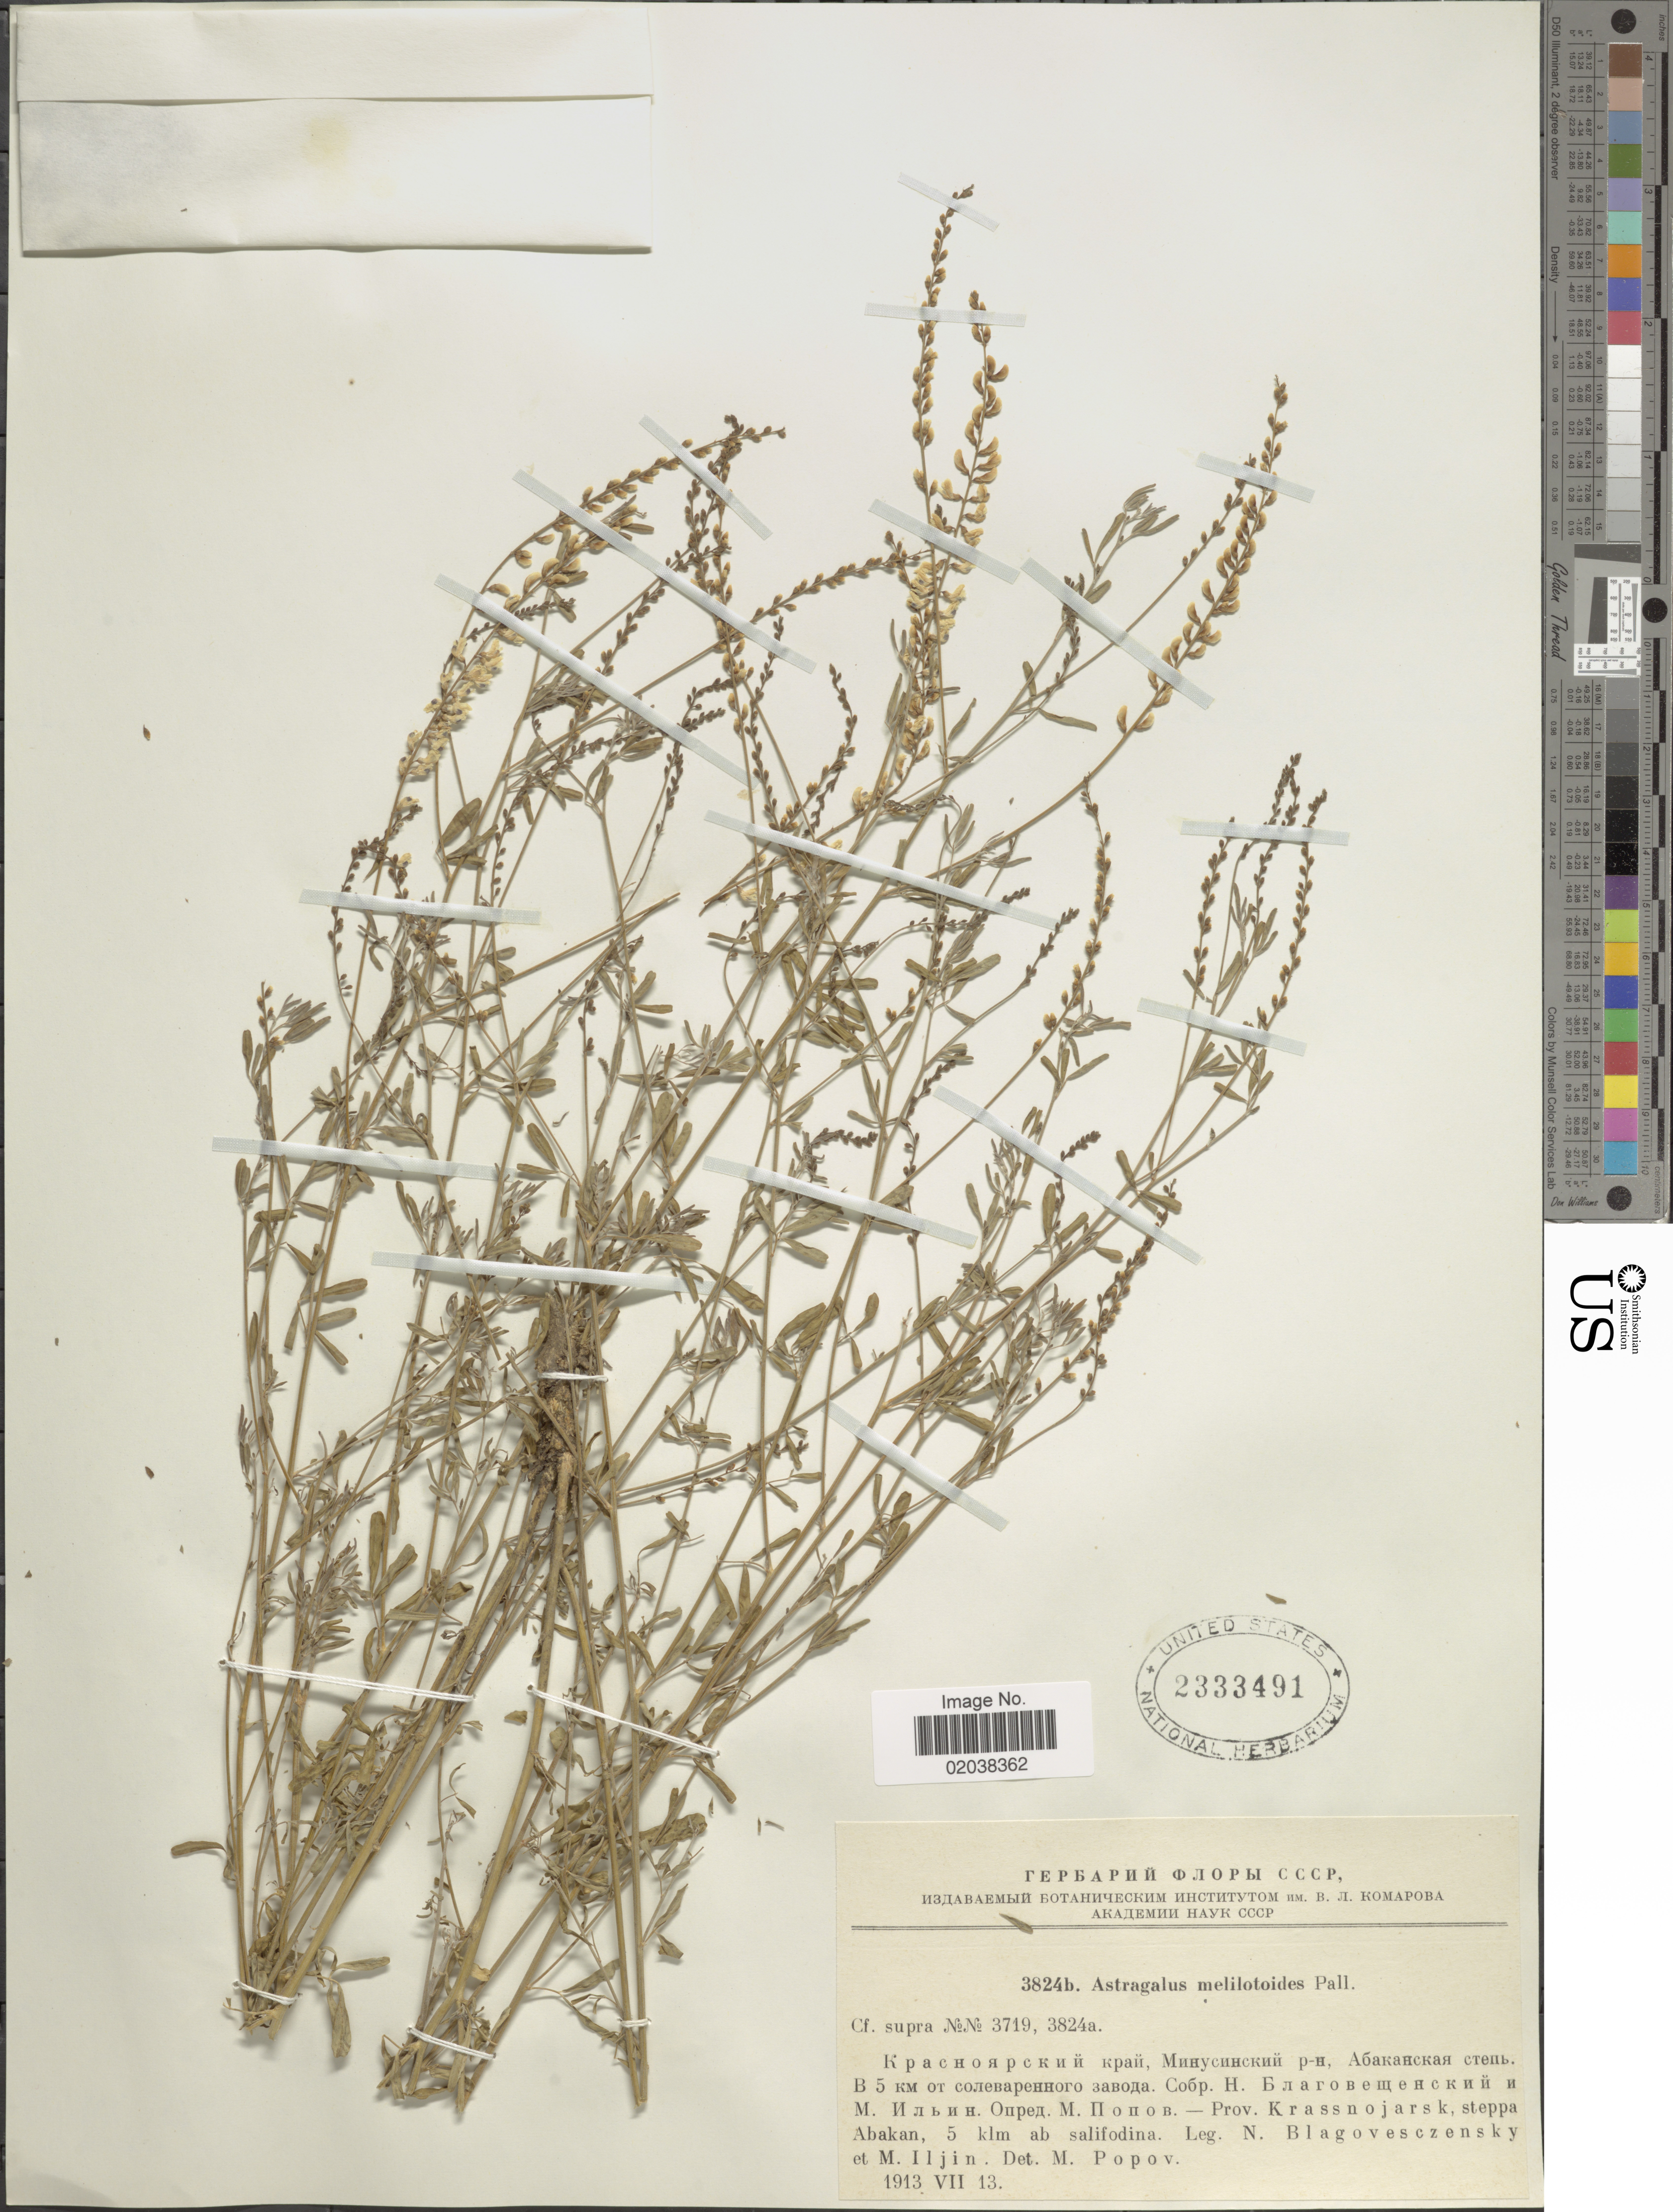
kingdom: Plantae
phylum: Tracheophyta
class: Magnoliopsida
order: Fabales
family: Fabaceae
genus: Astragalus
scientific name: Astragalus melilotoides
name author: Pall.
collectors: N. Blagovesczensky & M. Iljin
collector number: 3824b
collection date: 1913-07-13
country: Russian Federation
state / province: Krasnoyarsk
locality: Krassnojarsk, steppa Abakan, 5 klm ab salifodina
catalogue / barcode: US 2333491